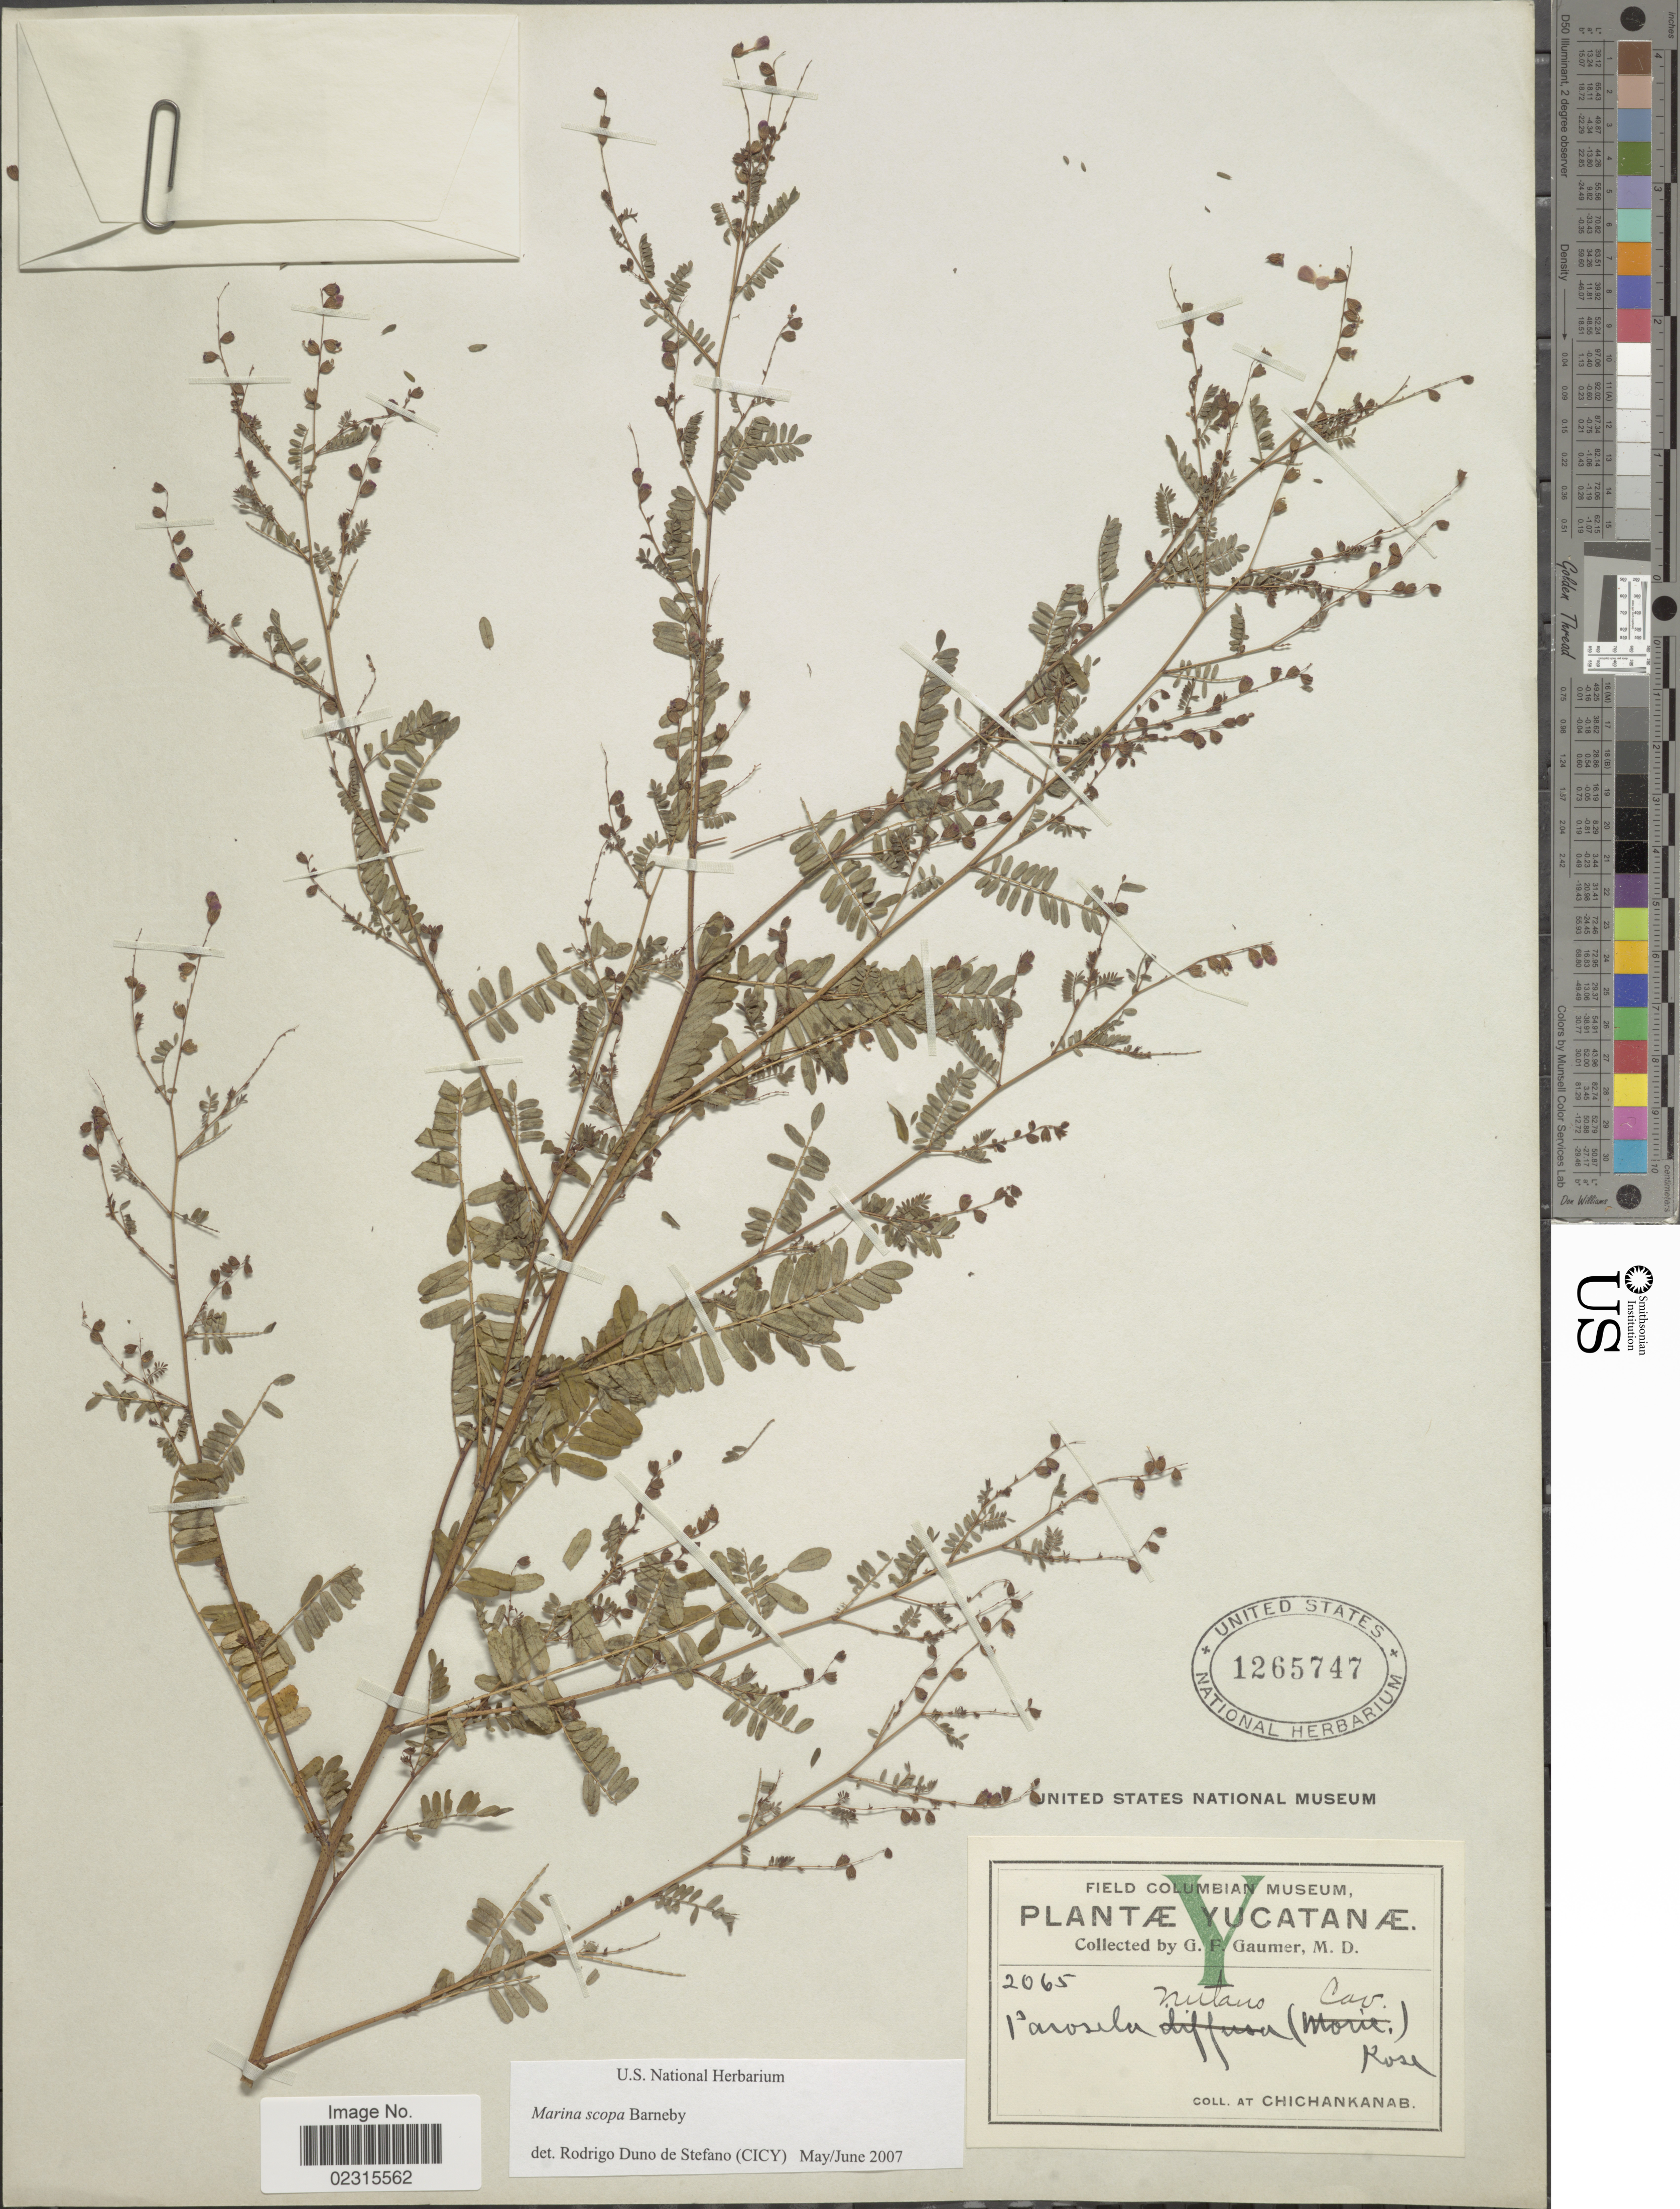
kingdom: Plantae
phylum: Tracheophyta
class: Magnoliopsida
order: Fabales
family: Fabaceae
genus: Marina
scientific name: Marina scopa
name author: Barneby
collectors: G. F. Gaumer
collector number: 2065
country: Mexico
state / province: Yucatán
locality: At Chichankanab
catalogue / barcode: US 1265747